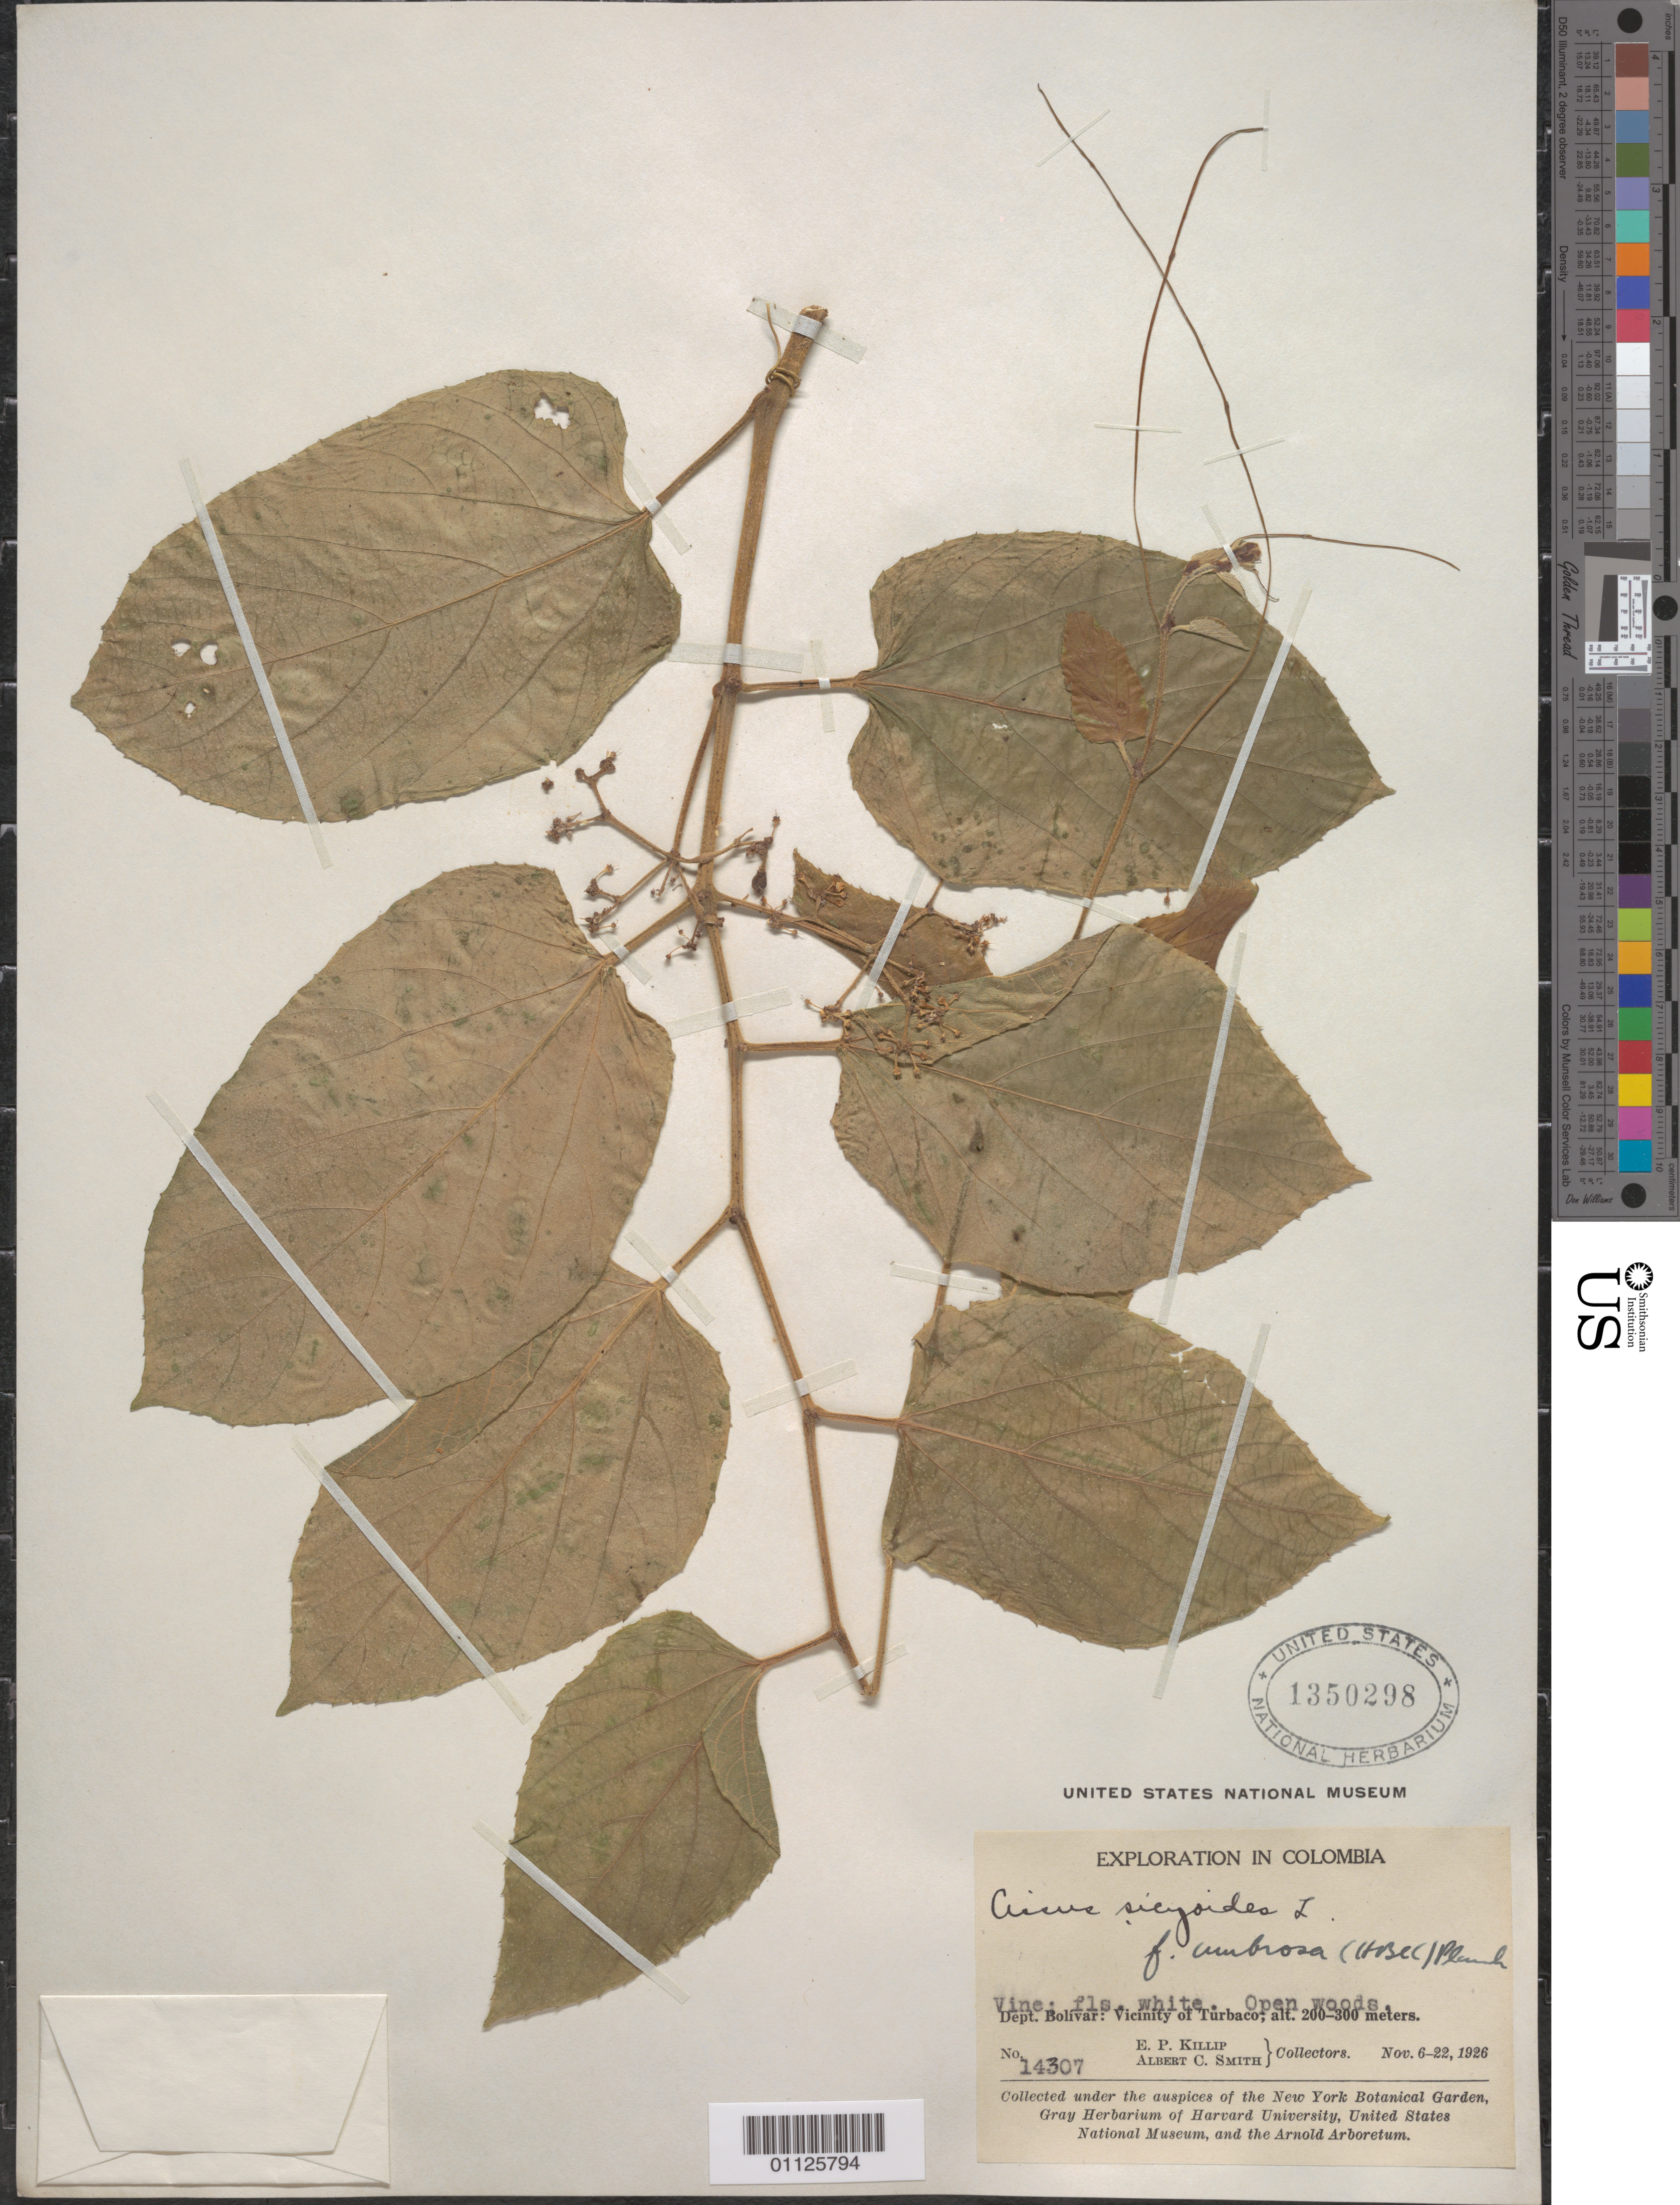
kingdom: Plantae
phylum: Tracheophyta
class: Magnoliopsida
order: Vitales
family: Vitaceae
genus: Cissus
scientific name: Cissus verticillata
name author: (L.) Nicolson & C.E. Jarvis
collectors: E. P. Killip & A. C. Smith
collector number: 14307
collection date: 1926-11-06/1926-11-22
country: Colombia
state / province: Bolívar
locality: Vicinity of Turbaco.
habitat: Open woods. Vine.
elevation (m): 200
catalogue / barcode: US 1350298